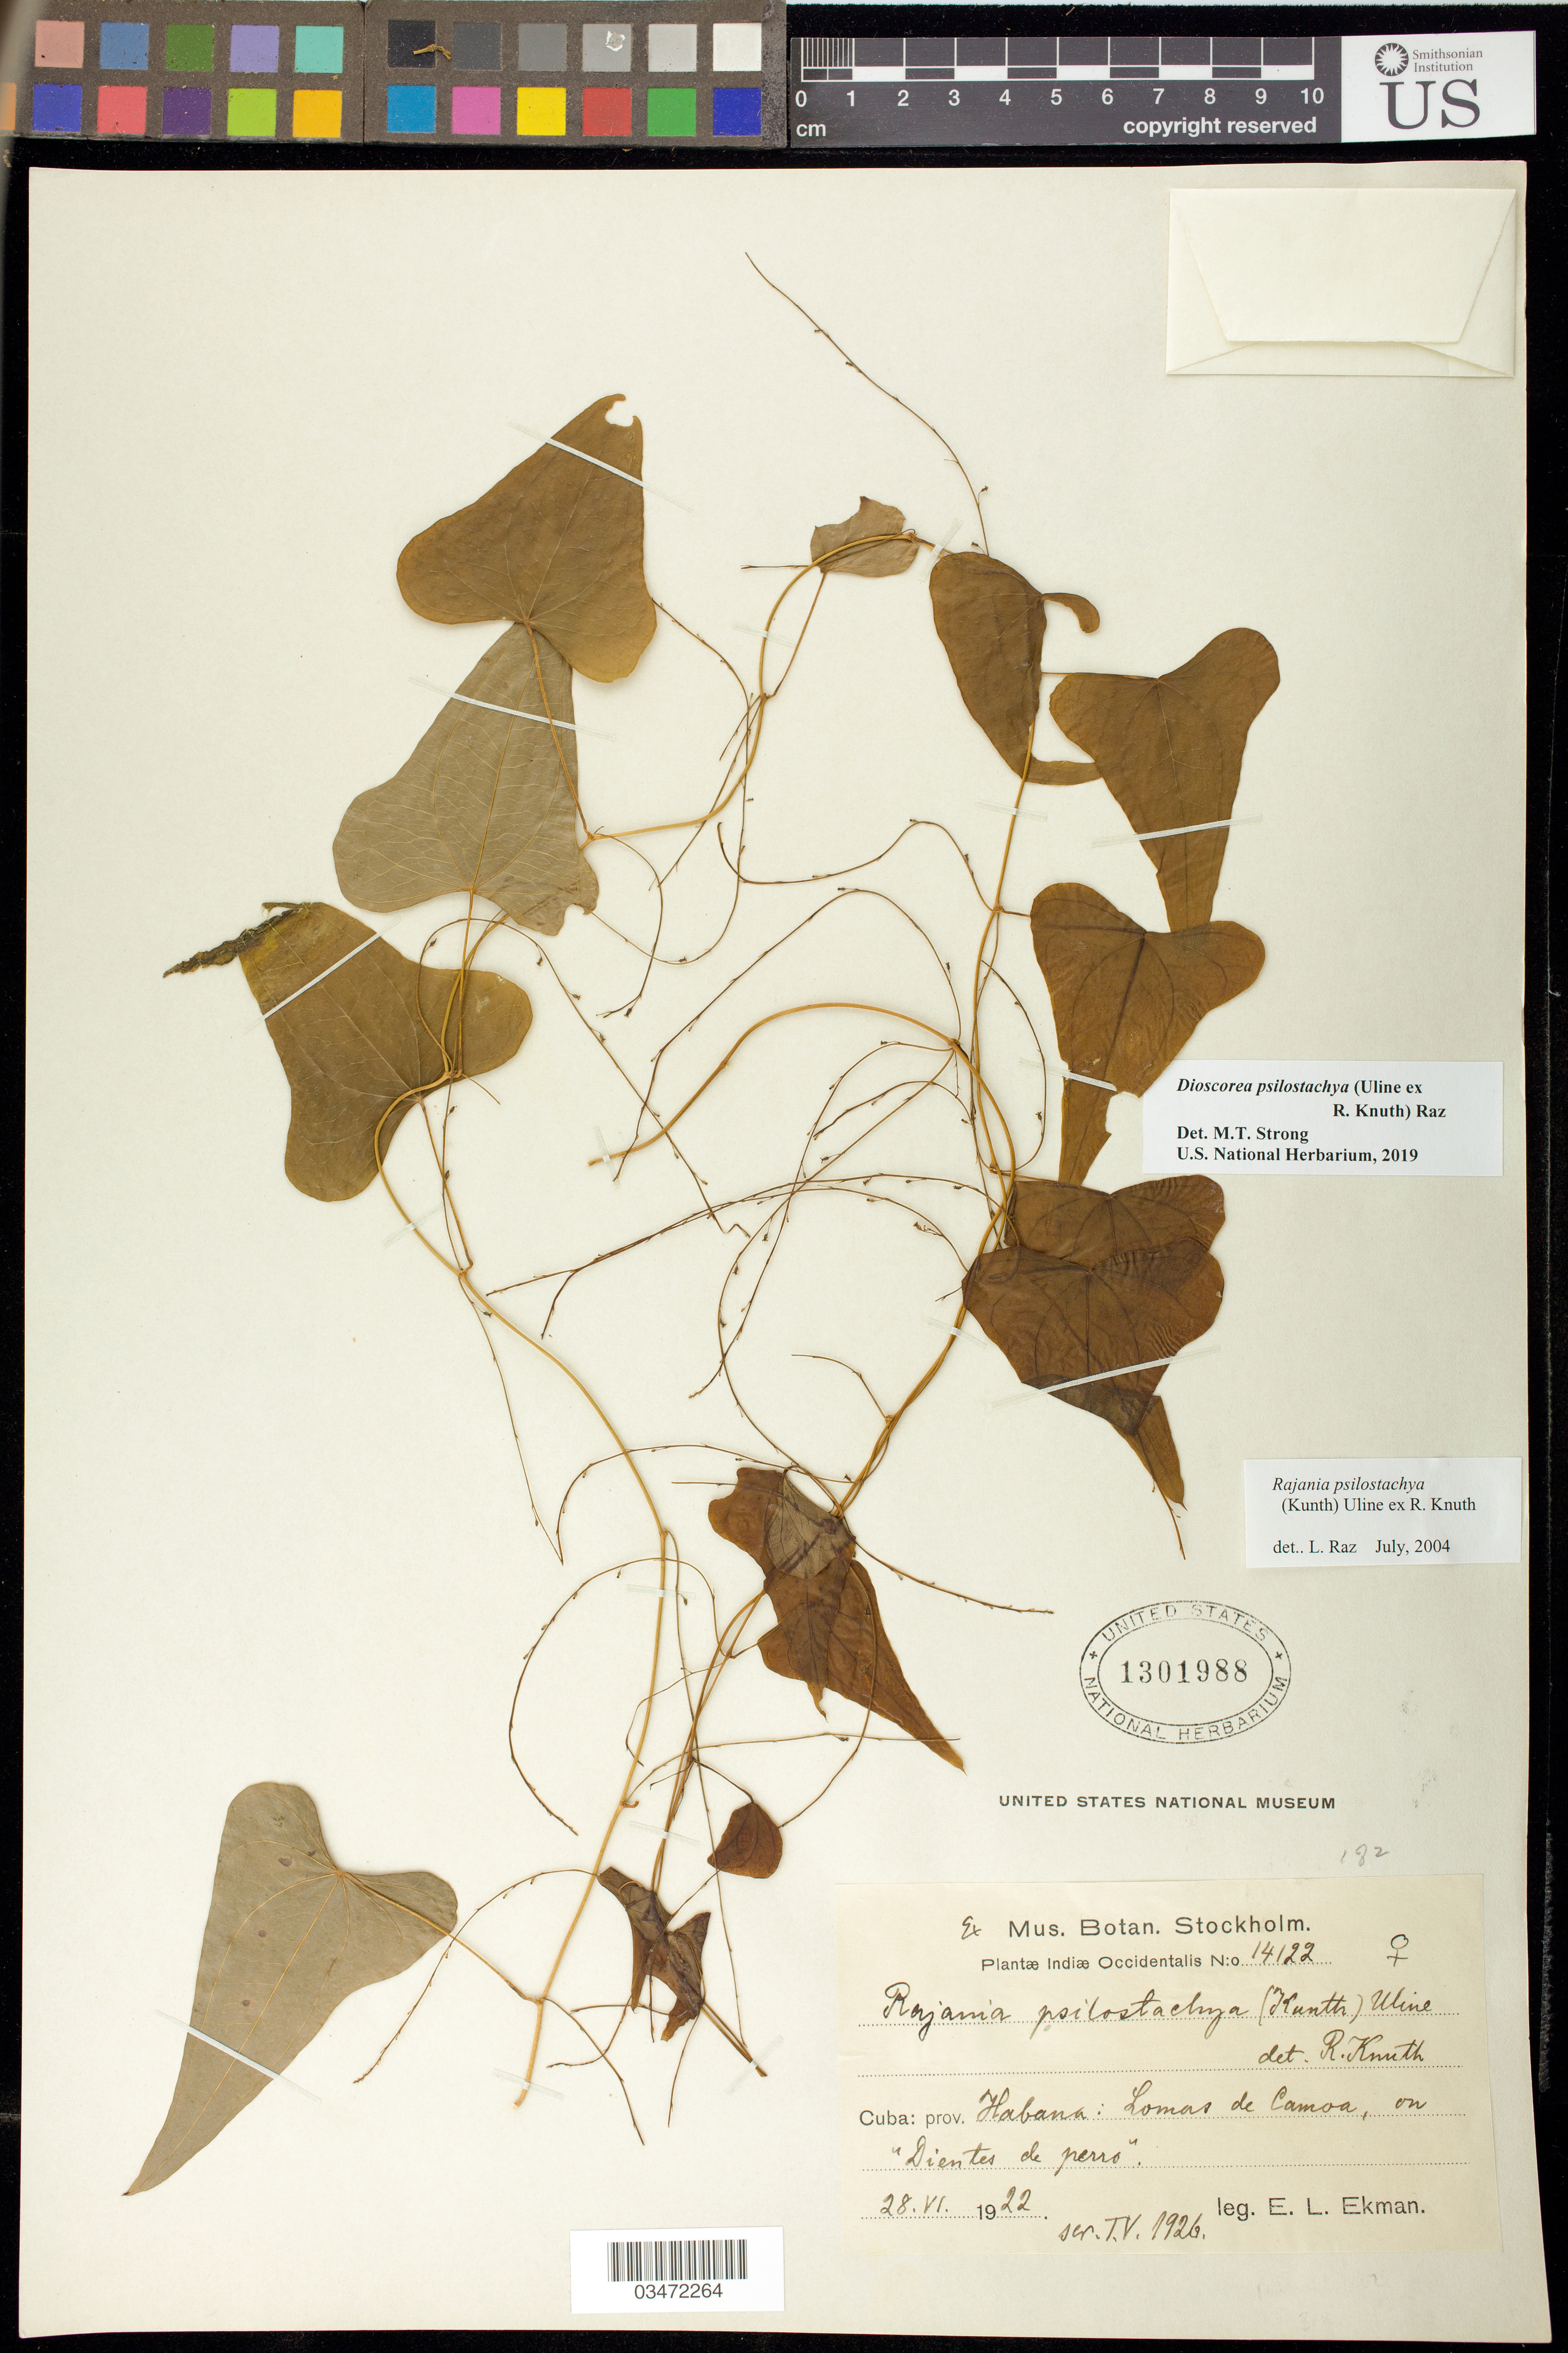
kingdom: Plantae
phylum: Tracheophyta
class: Liliopsida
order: Dioscoreales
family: Dioscoreaceae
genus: Dioscorea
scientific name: Dioscorea psilostachya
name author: (Kunth) Raz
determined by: Strong, M. T., (US), Smithsonian Institution - National Museum of Natural History (UNITED STATES)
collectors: E. L. Ekman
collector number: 14122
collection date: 1922-06-28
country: Cuba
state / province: Mayabeque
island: Cuba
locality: Habana. Lomas de Camoa, on "Dientes de perro"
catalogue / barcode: US 1301988